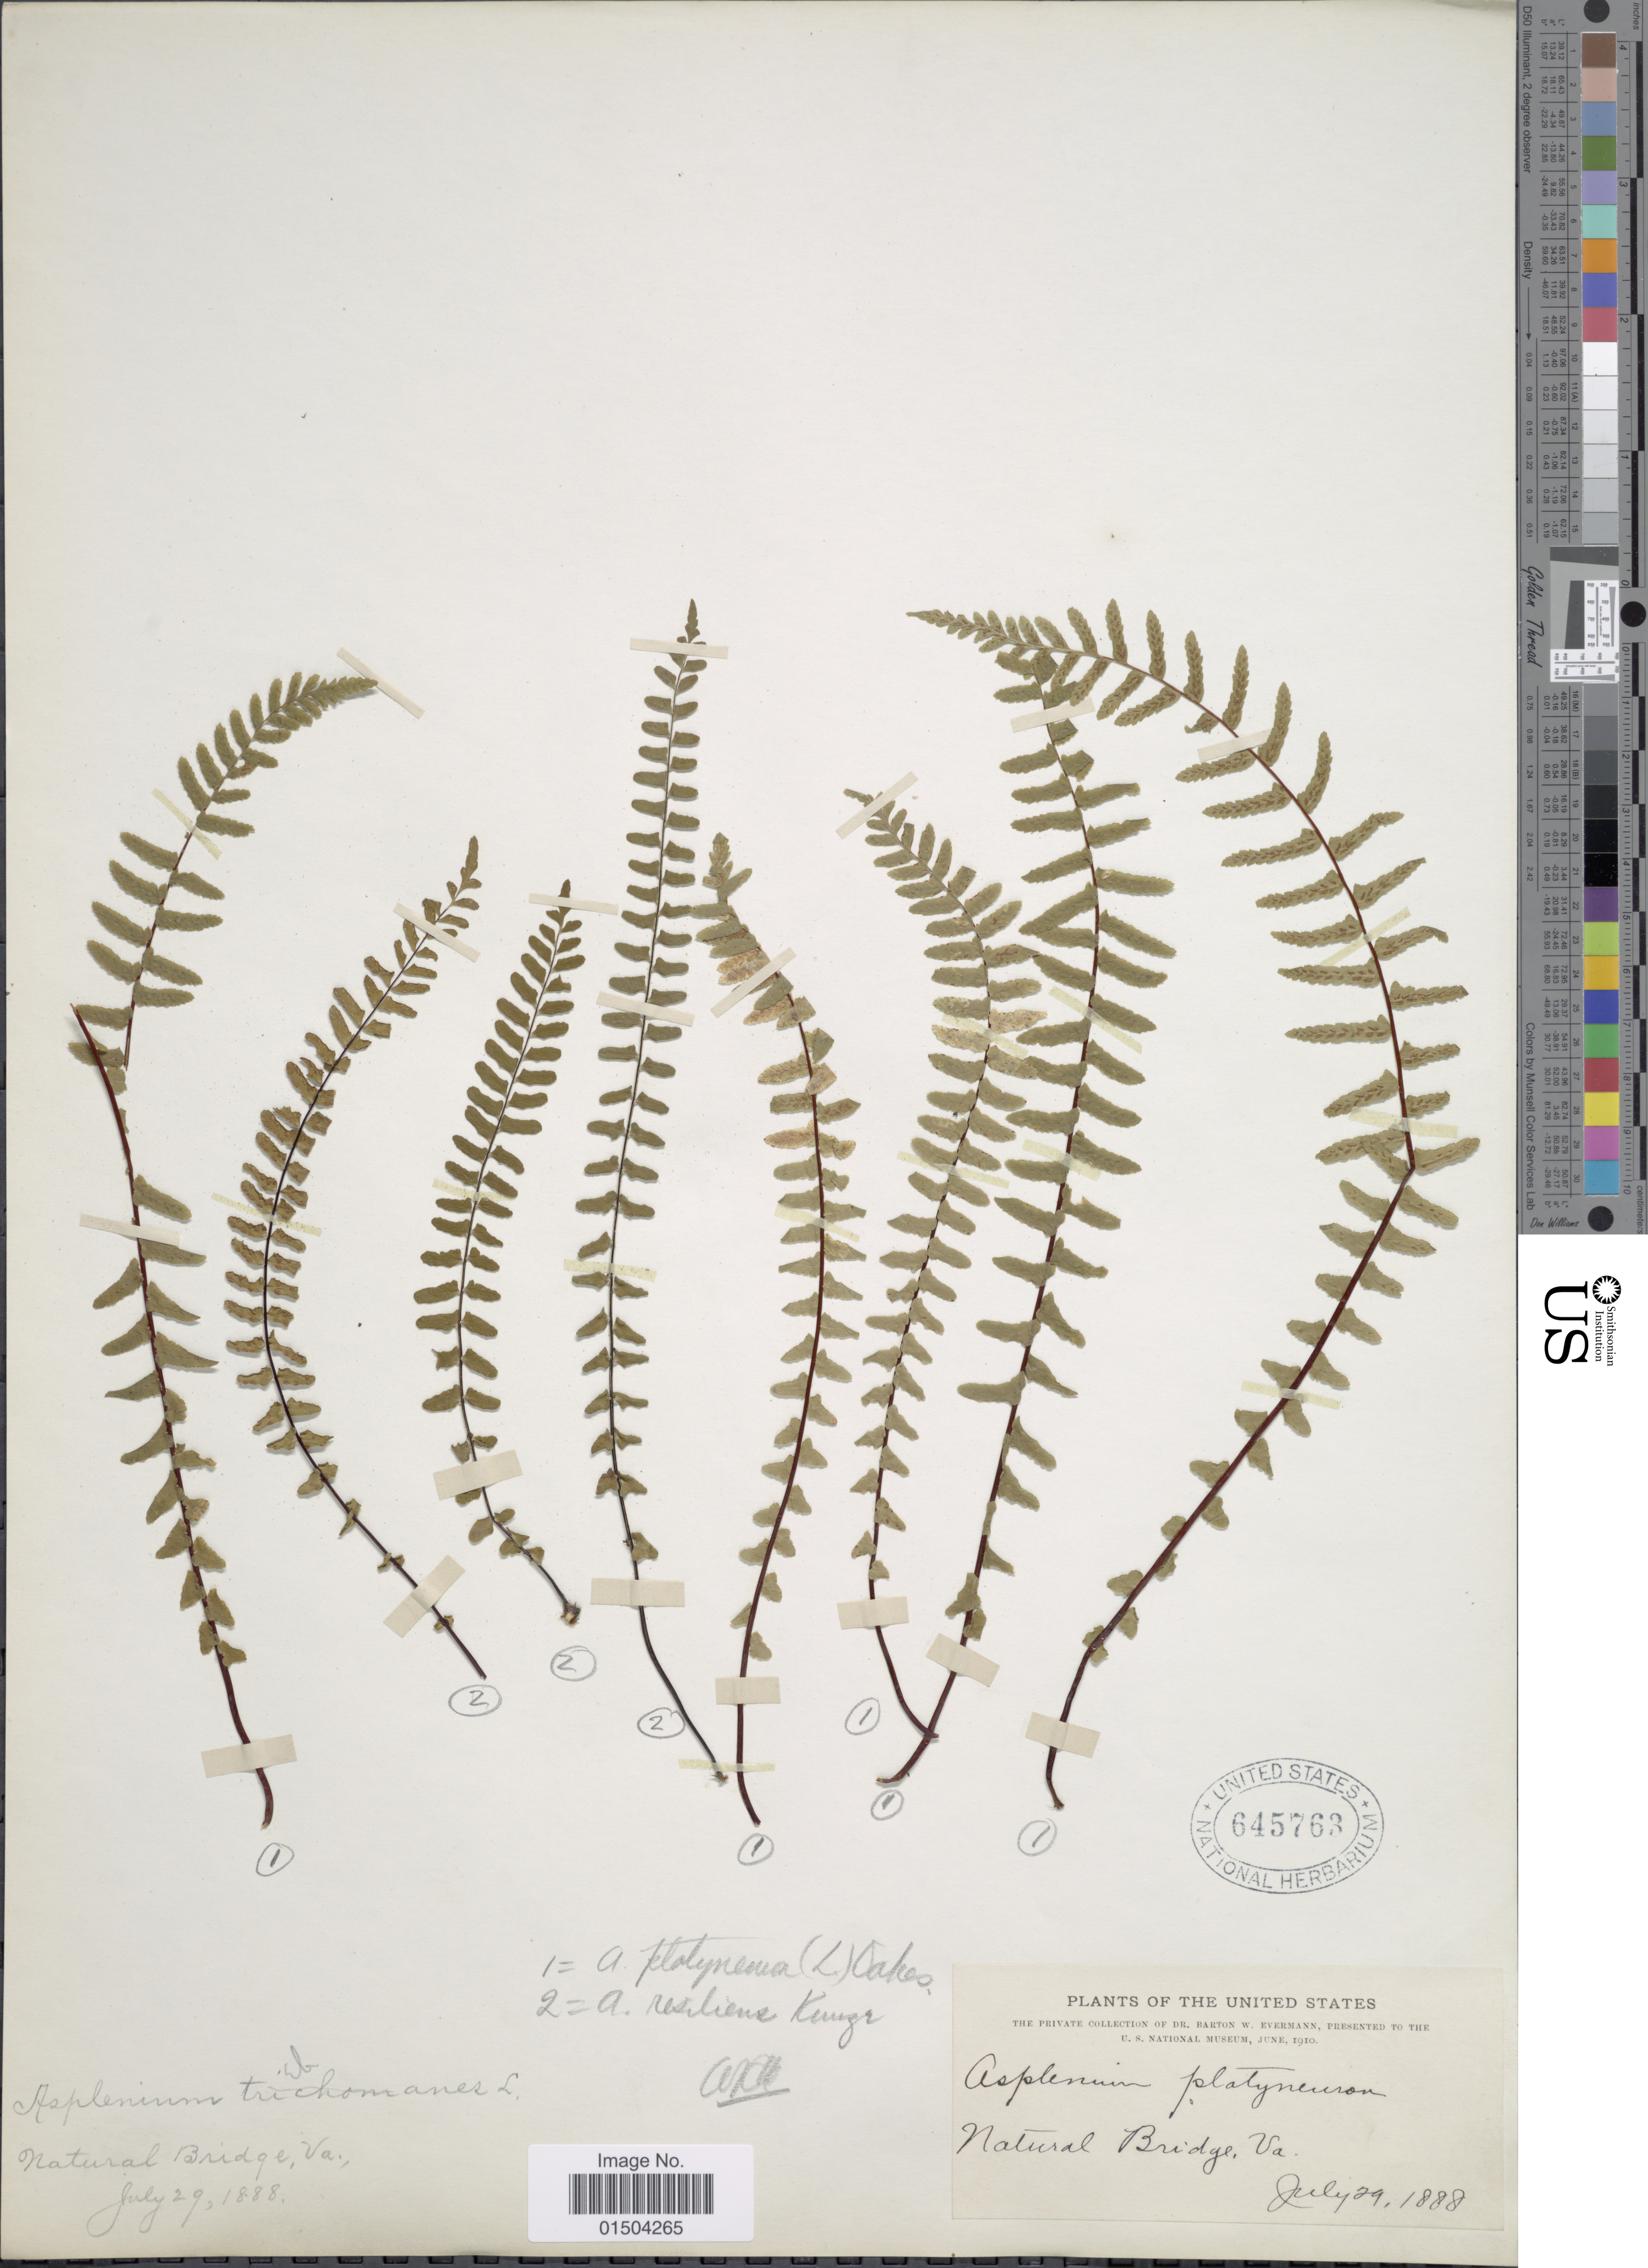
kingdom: Plantae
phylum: Tracheophyta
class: Polypodiopsida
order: Polypodiales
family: Aspleniaceae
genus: Asplenium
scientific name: Asplenium resiliens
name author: Kunze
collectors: B. W. Evermann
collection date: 1888-07-29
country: United States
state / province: Virginia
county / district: Rockbridge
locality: Natural Bridge.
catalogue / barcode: US 645763